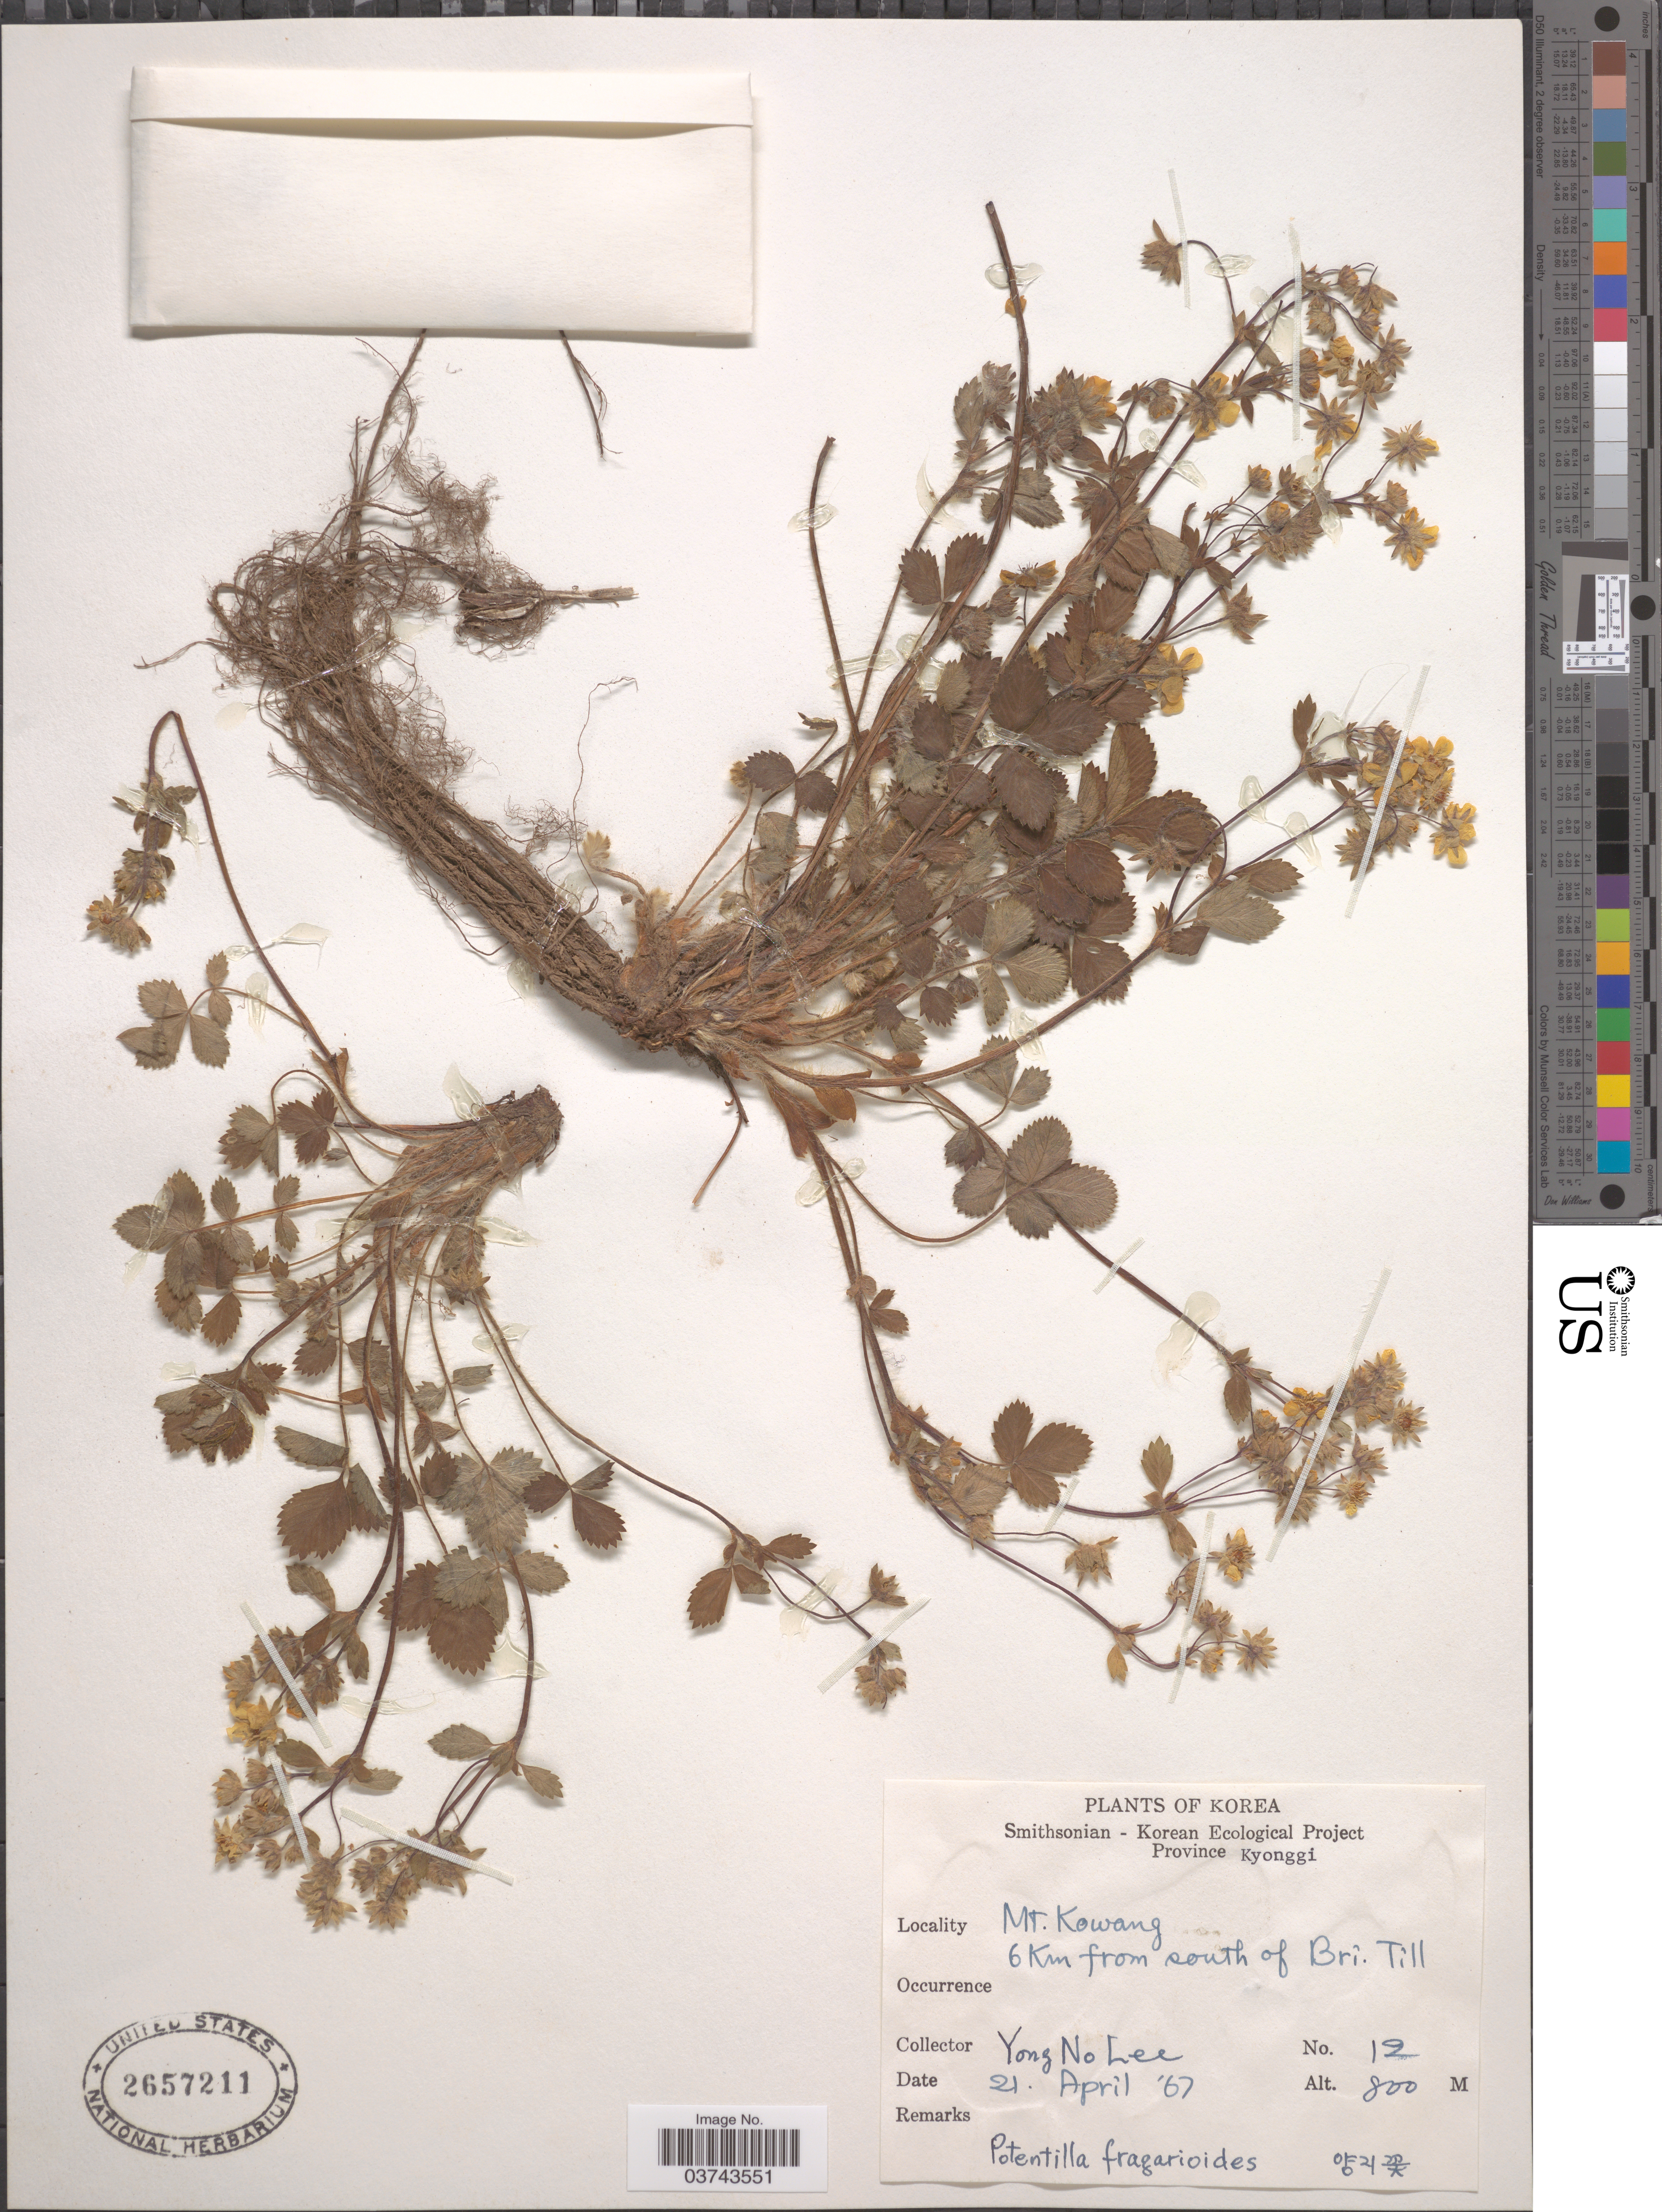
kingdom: Plantae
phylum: Tracheophyta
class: Magnoliopsida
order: Rosales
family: Rosaceae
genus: Potentilla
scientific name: Potentilla fragarioides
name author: L.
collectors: Y. N. Lee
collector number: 12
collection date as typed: Transcribed d/m/y: 21/4/67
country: South Korea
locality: Province Kyonggi. Mt. Kowang. 6 km from south of Bri-Till.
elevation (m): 800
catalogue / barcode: US 2657211